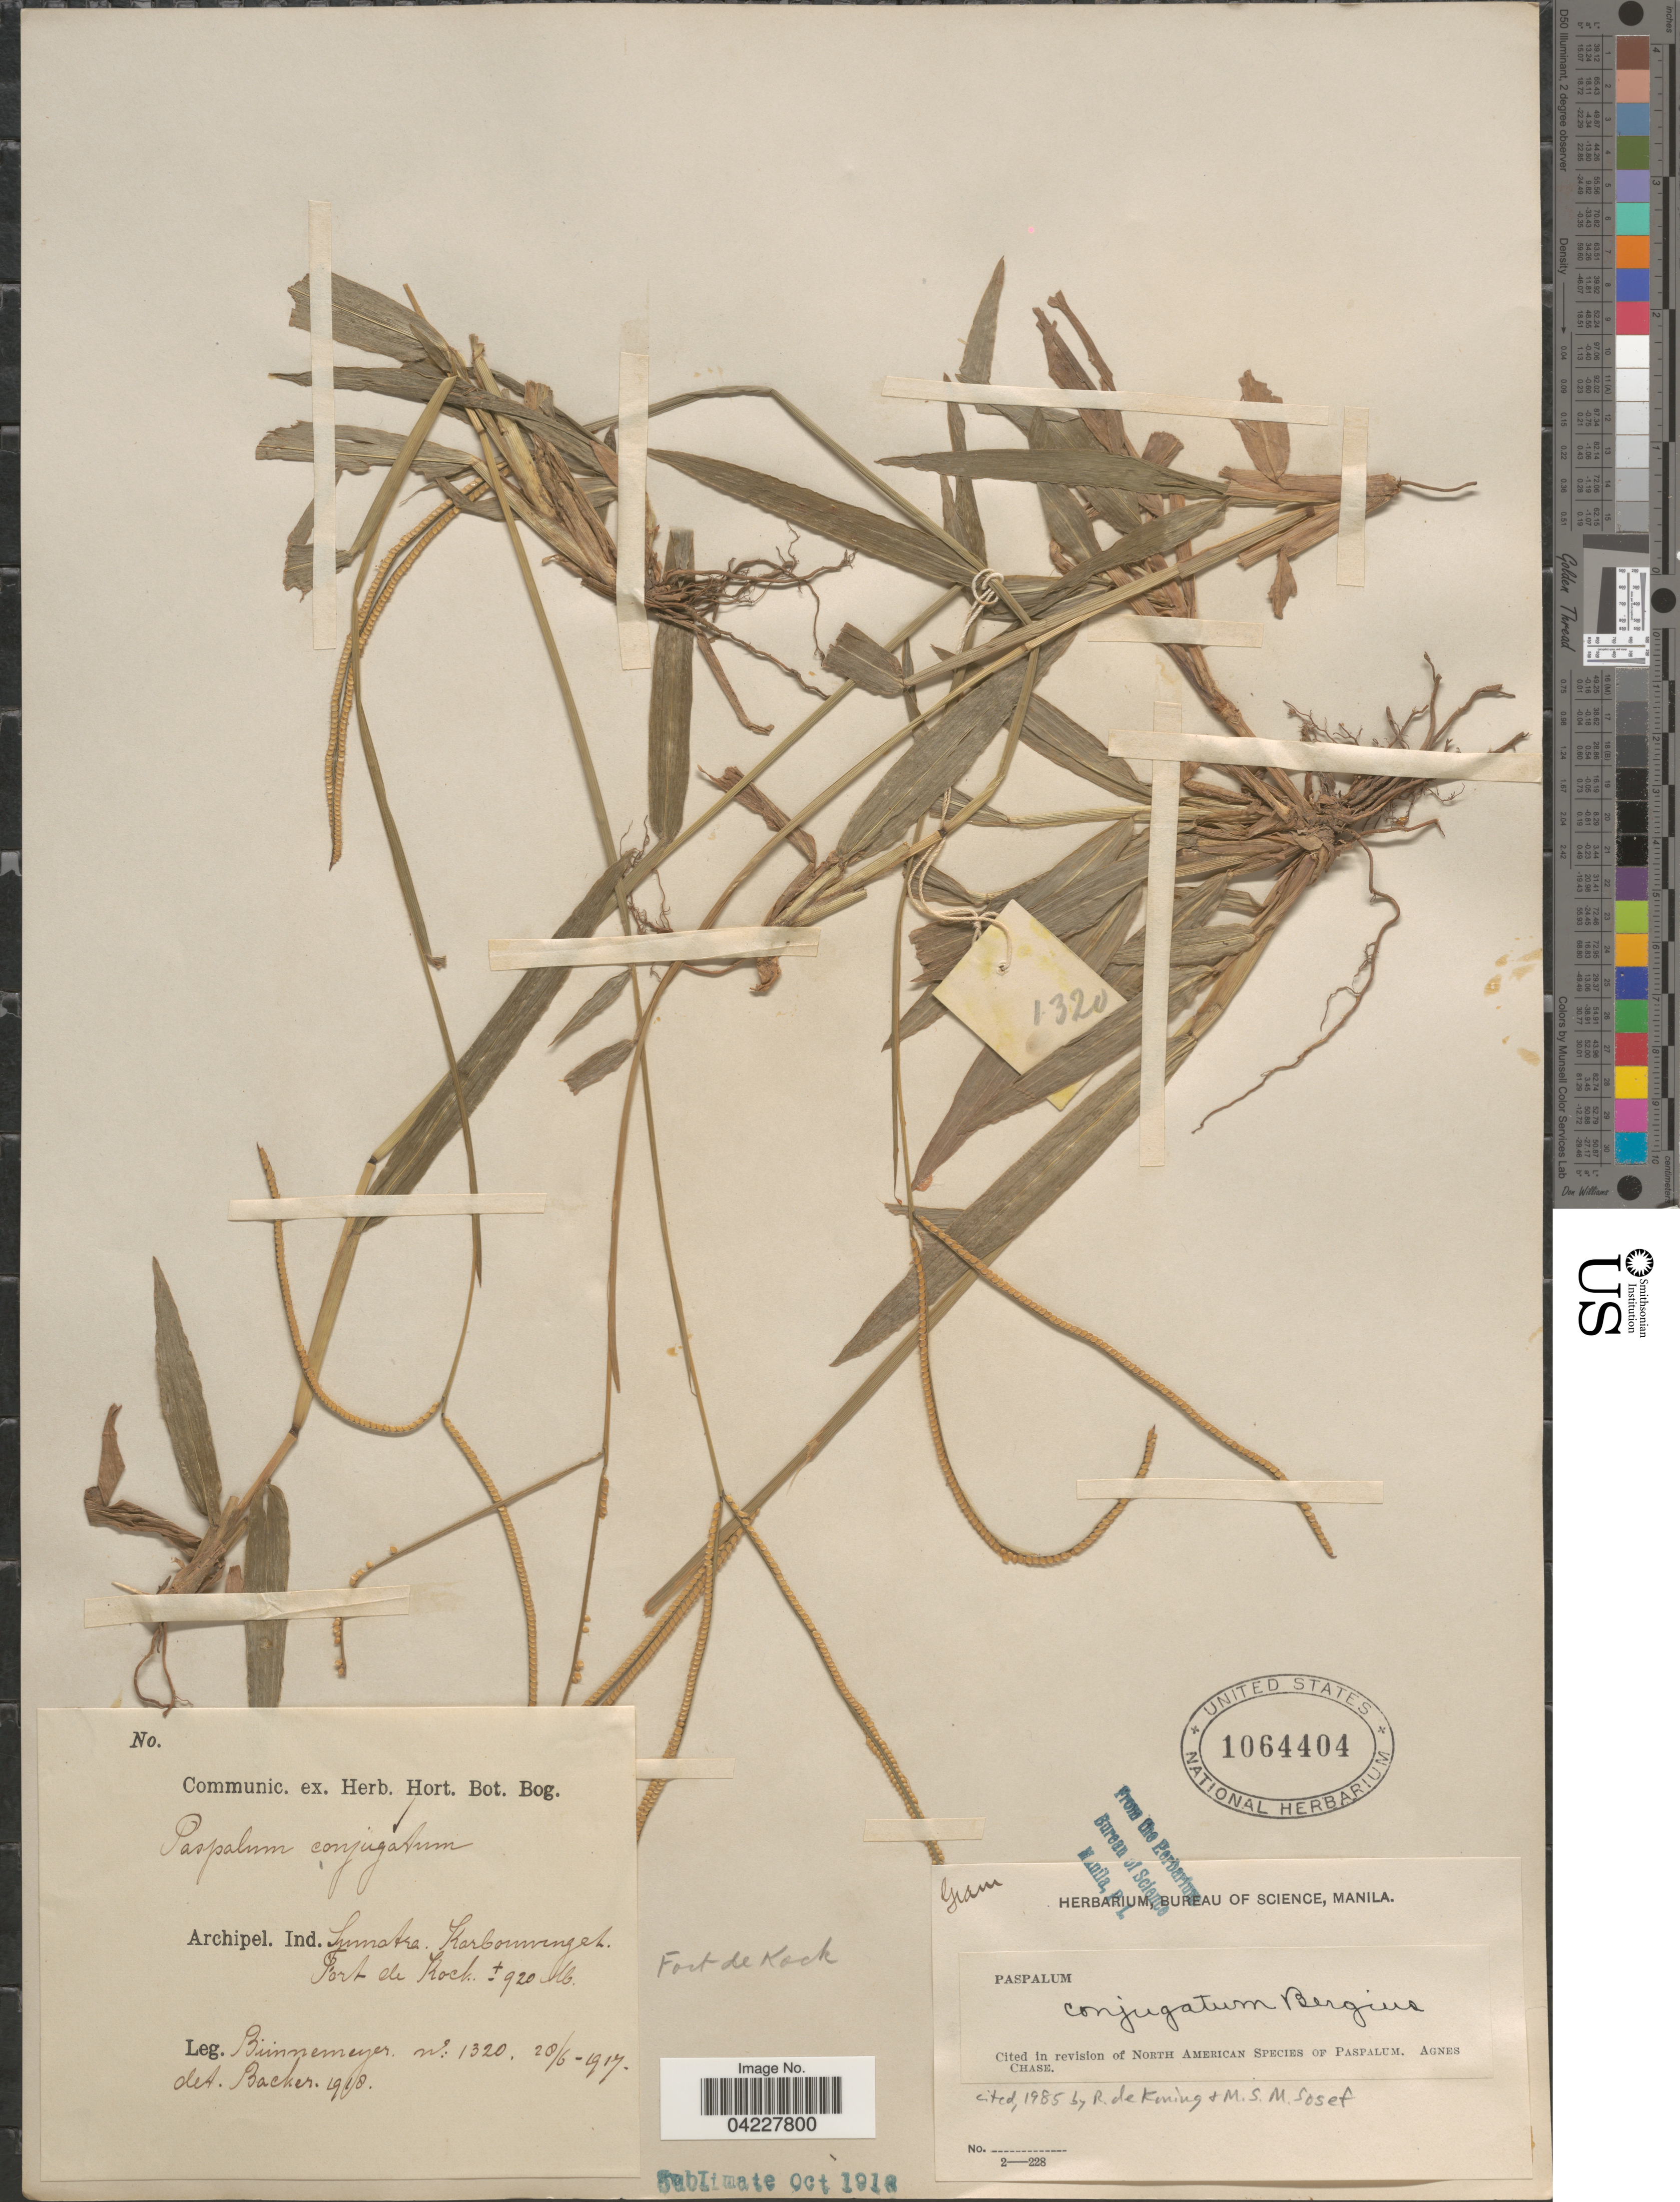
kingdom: Plantae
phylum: Tracheophyta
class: Liliopsida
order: Poales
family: Poaceae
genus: Paspalum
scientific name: Paspalum conjugatum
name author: P.J. Bergius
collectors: Bunnemeyer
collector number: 1320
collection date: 1917-06-28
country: Indonesia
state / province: Sumatra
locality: Archipel. Ind. Sumatra. Karbouwengat. Fort du Kock.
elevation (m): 920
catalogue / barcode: US 1064404